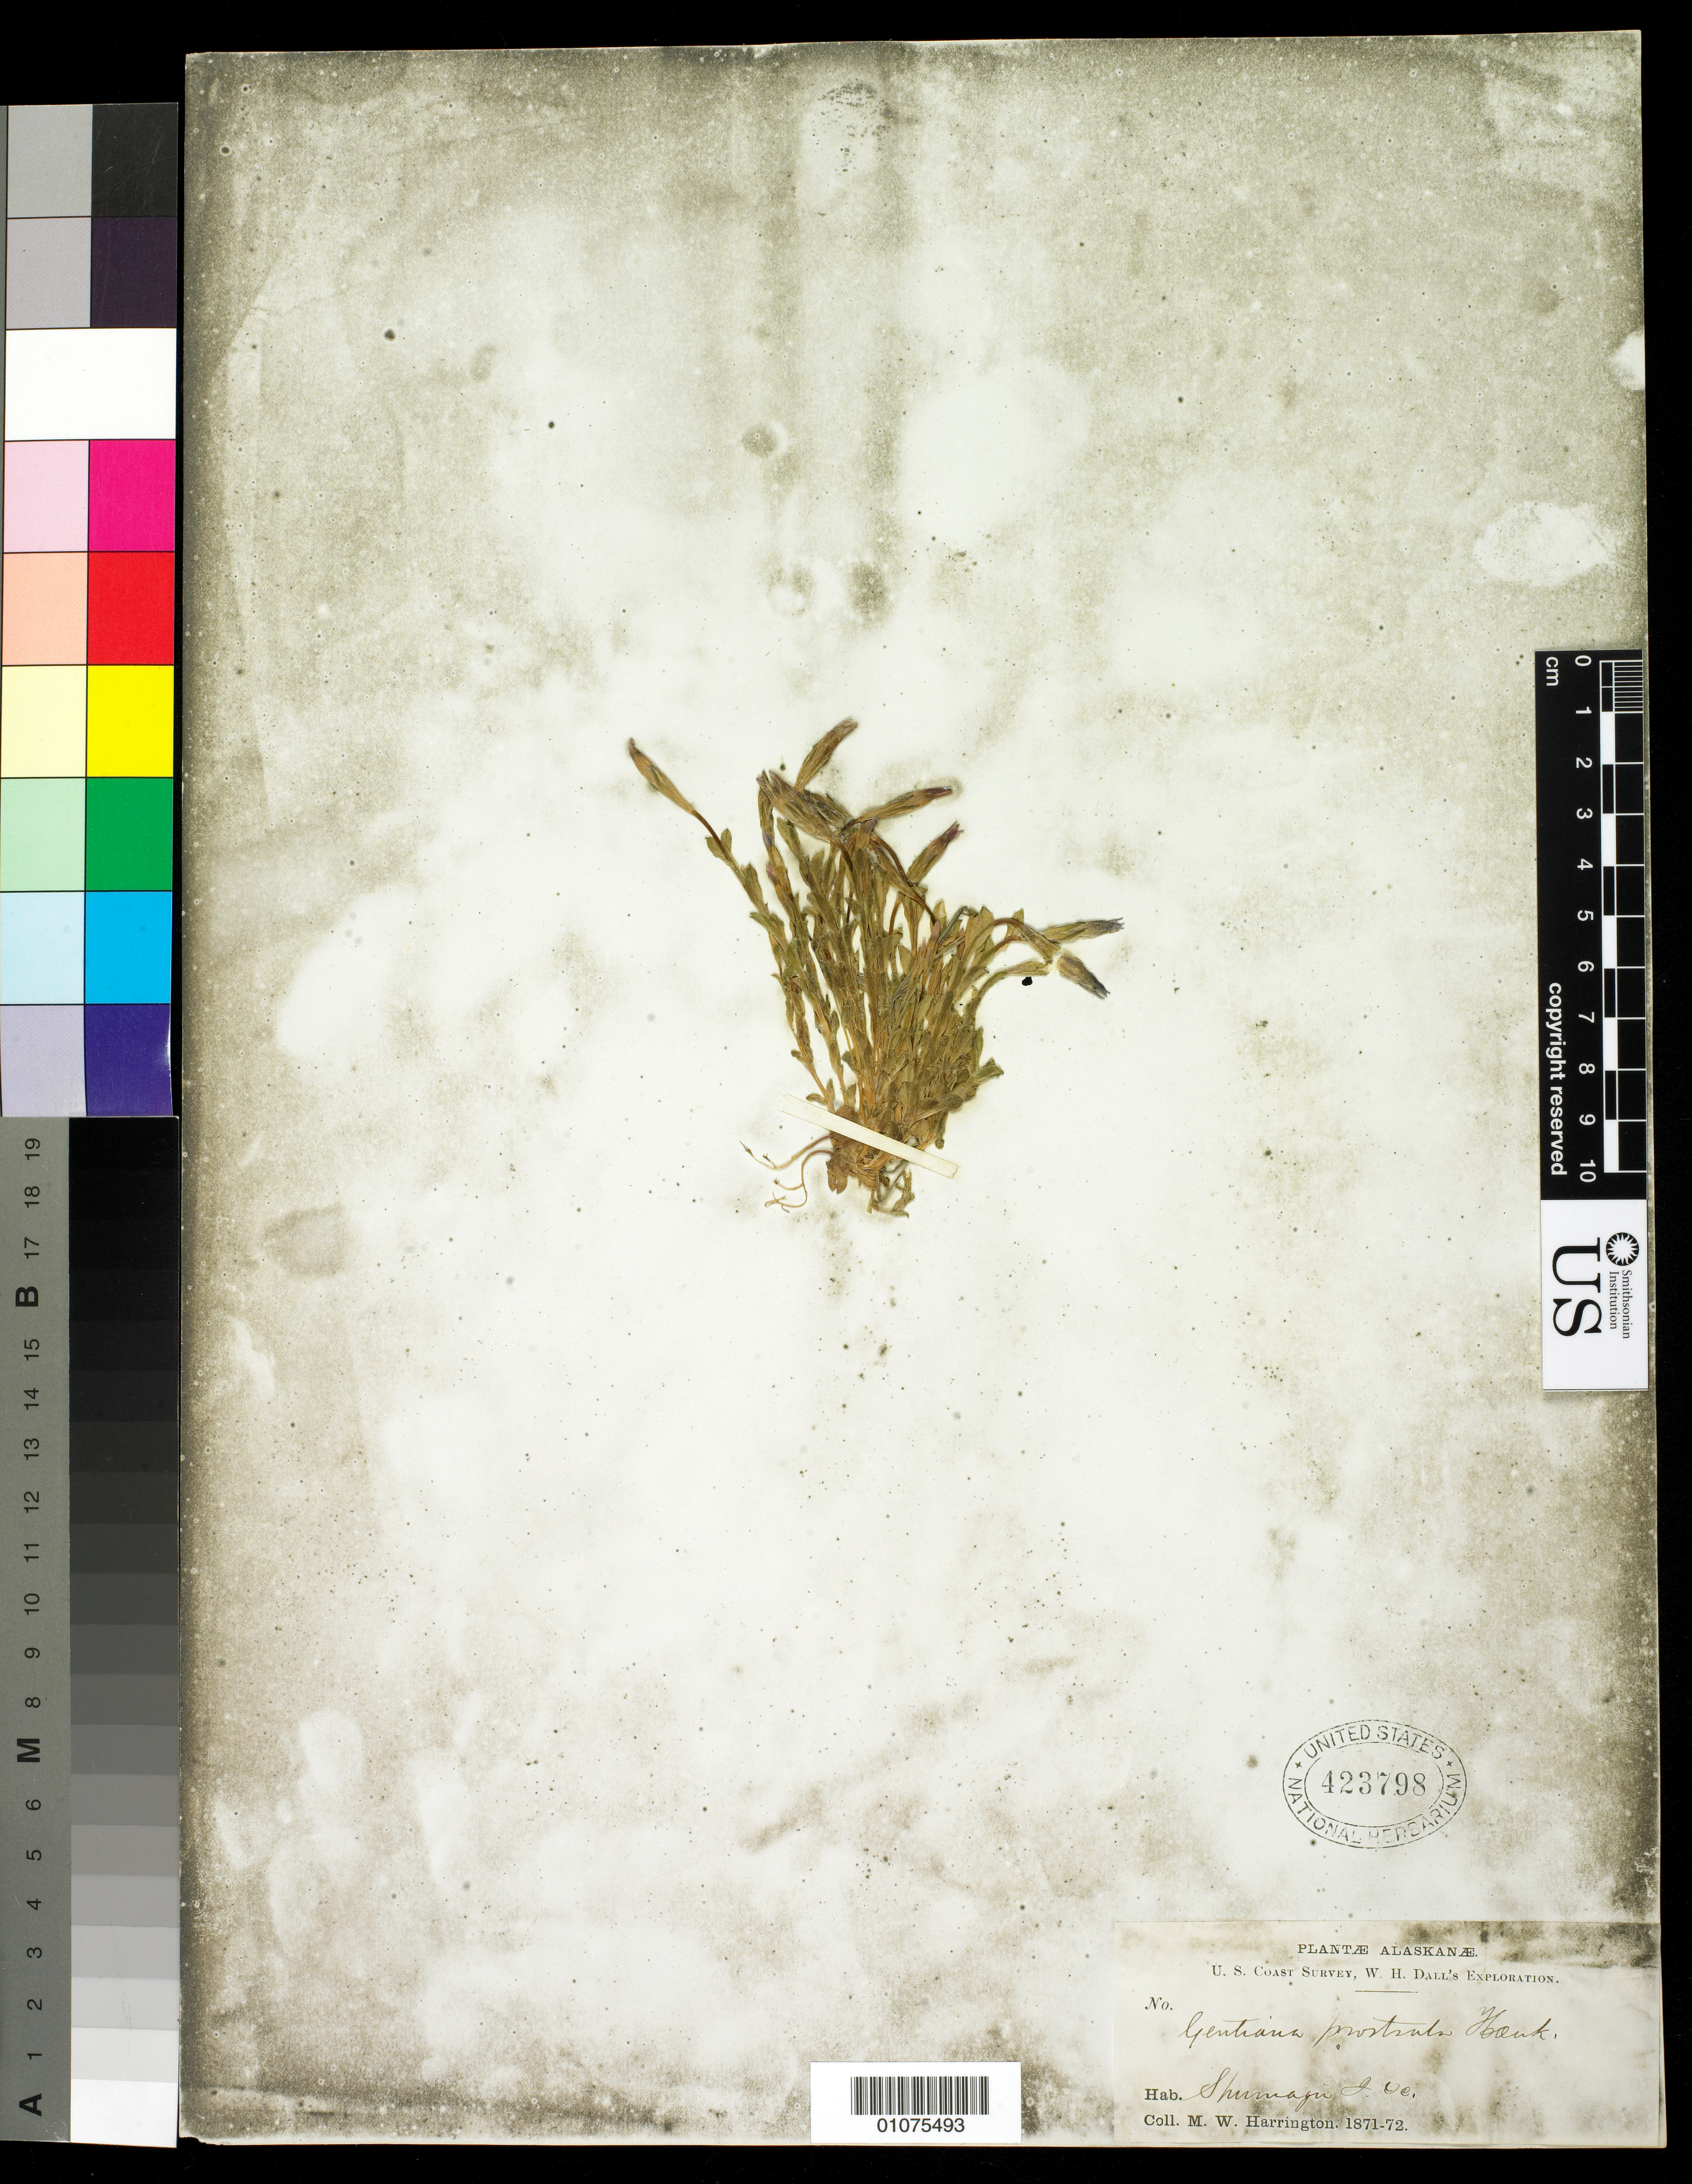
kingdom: Plantae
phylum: Tracheophyta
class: Magnoliopsida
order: Gentianales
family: Gentianaceae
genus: Gentiana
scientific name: Gentiana prostrata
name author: Haenke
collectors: M. W. Harrington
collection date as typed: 1871 to -- --- 1872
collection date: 1871/1872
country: United States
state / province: Alaska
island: Shumagin Islands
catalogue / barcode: US 423798